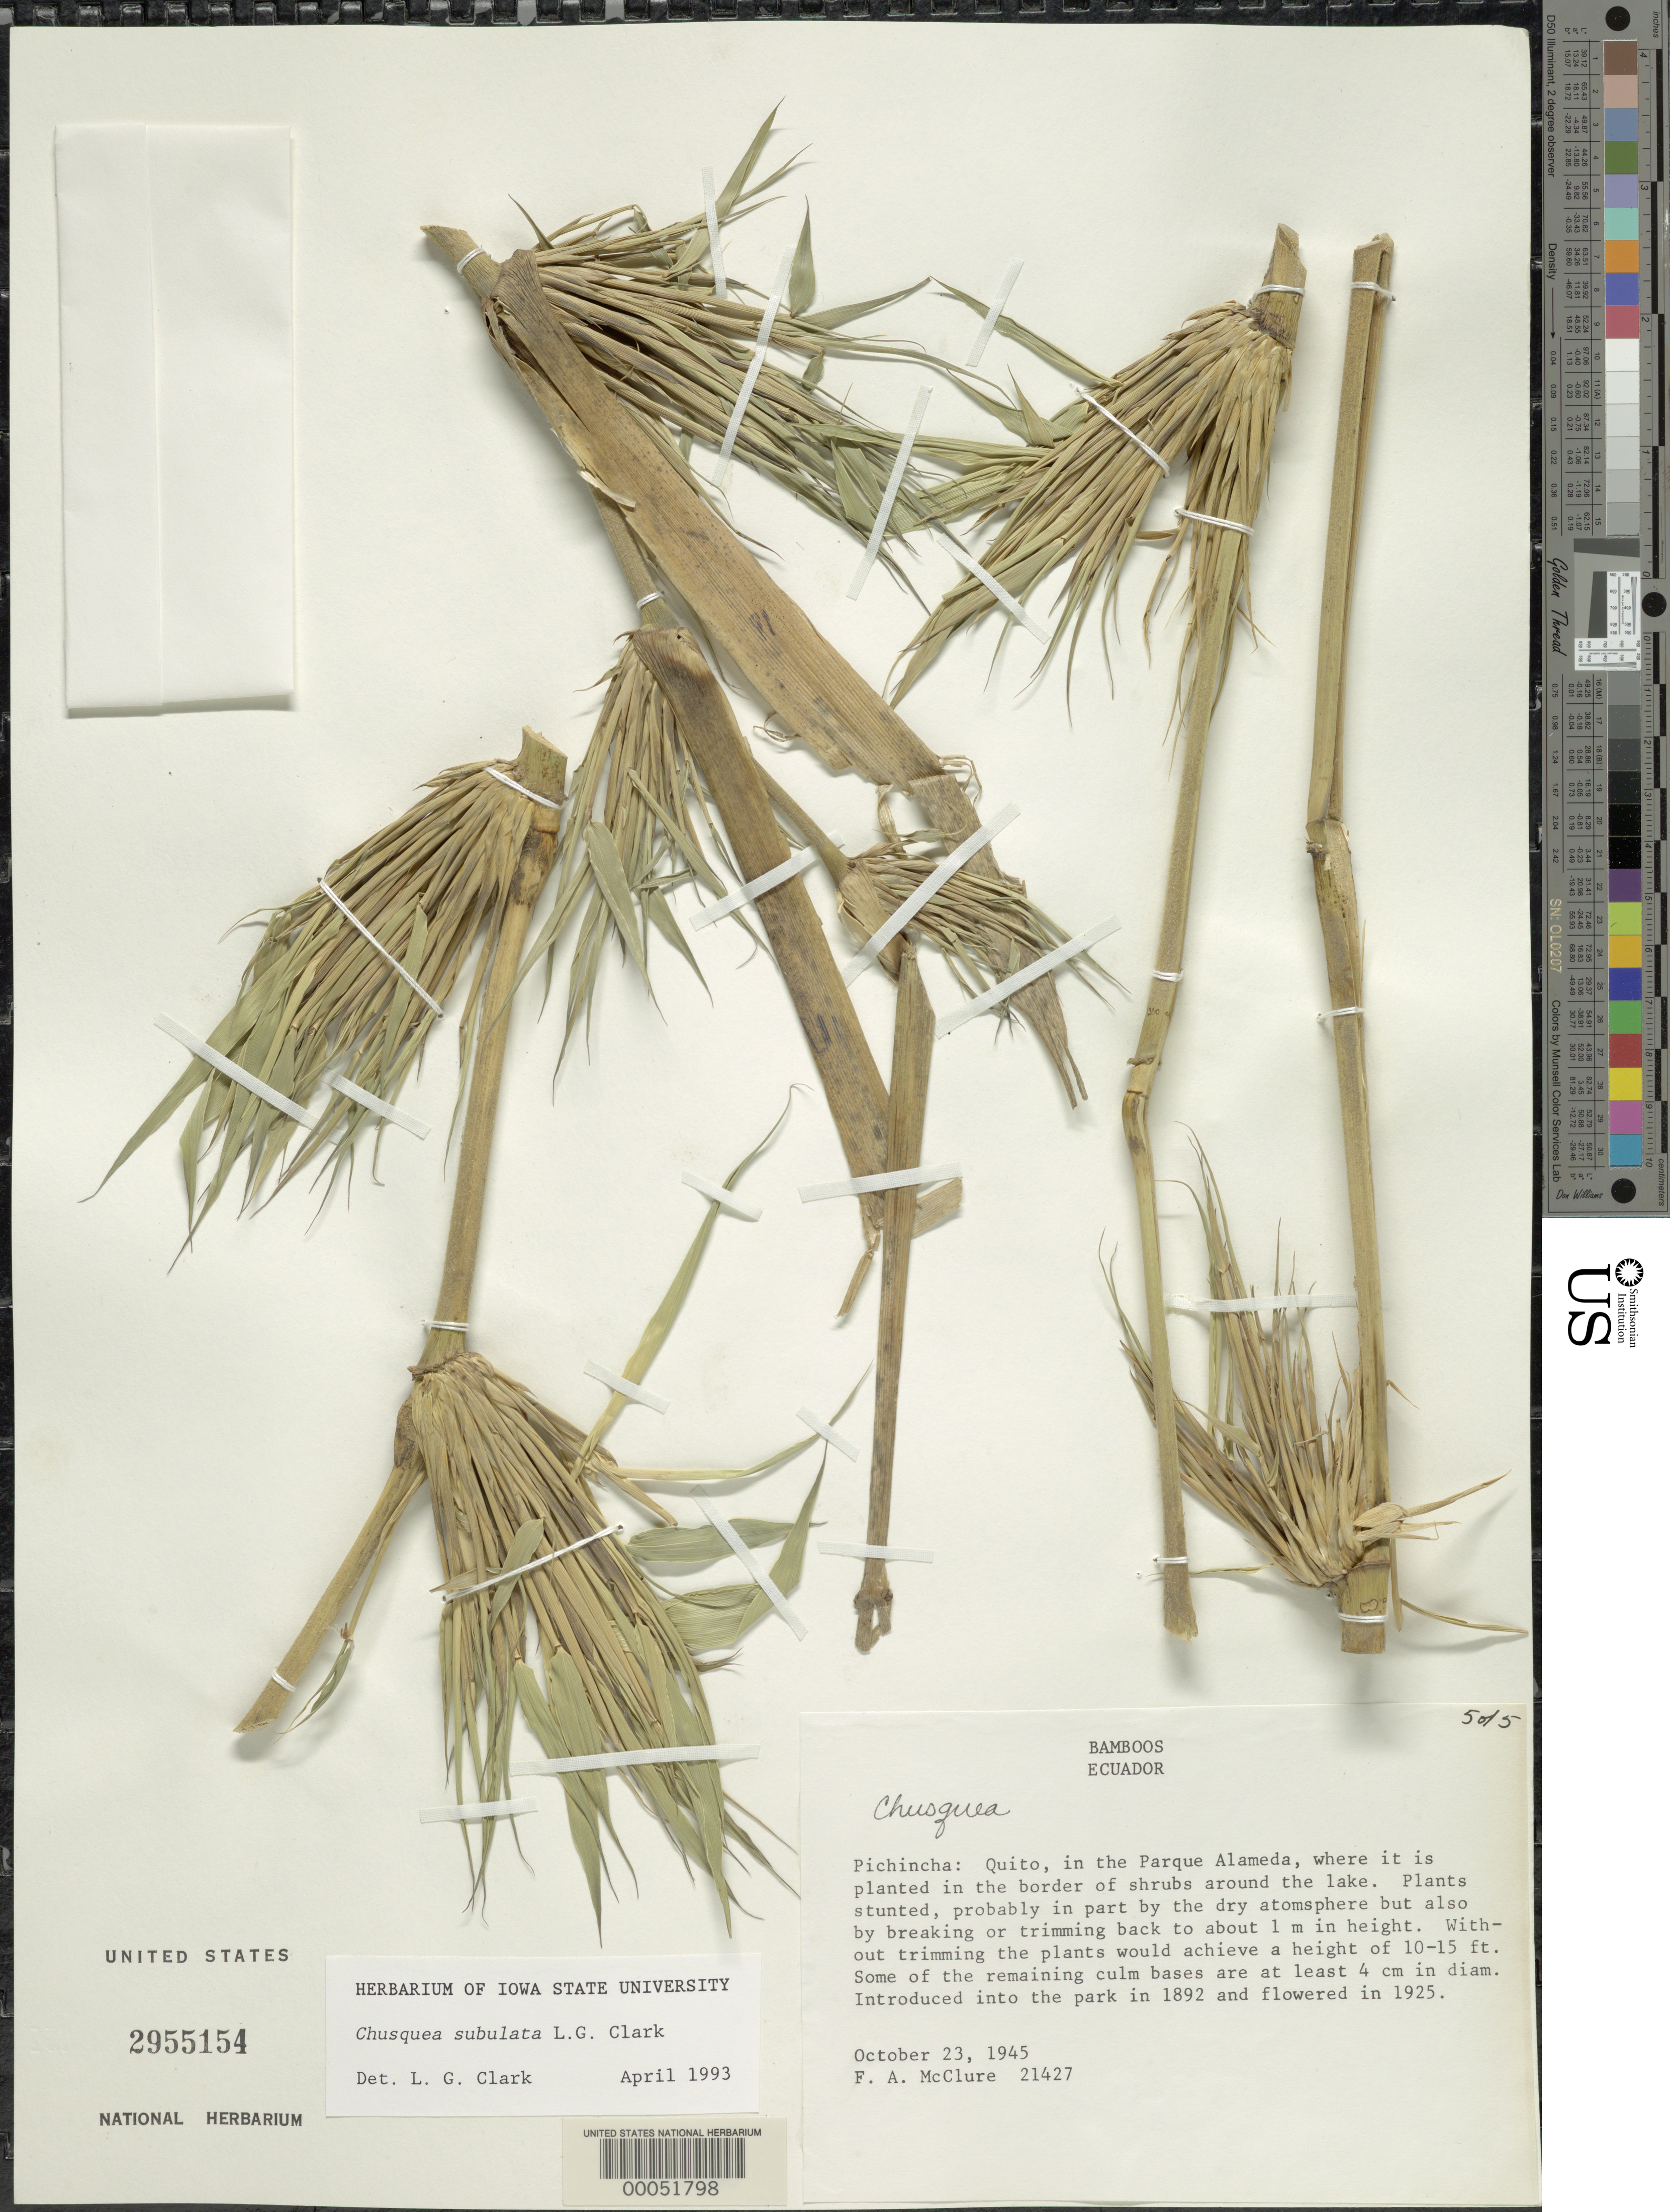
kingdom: Plantae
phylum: Tracheophyta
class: Liliopsida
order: Poales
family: Poaceae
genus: Chusquea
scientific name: Chusquea subulata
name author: L.G. Clark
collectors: F. A. McClure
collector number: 21427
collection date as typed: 23 Oct 1945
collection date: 1945-10-23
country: Ecuador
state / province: Pichincha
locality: Quito, Parque alameda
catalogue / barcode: US 2955154